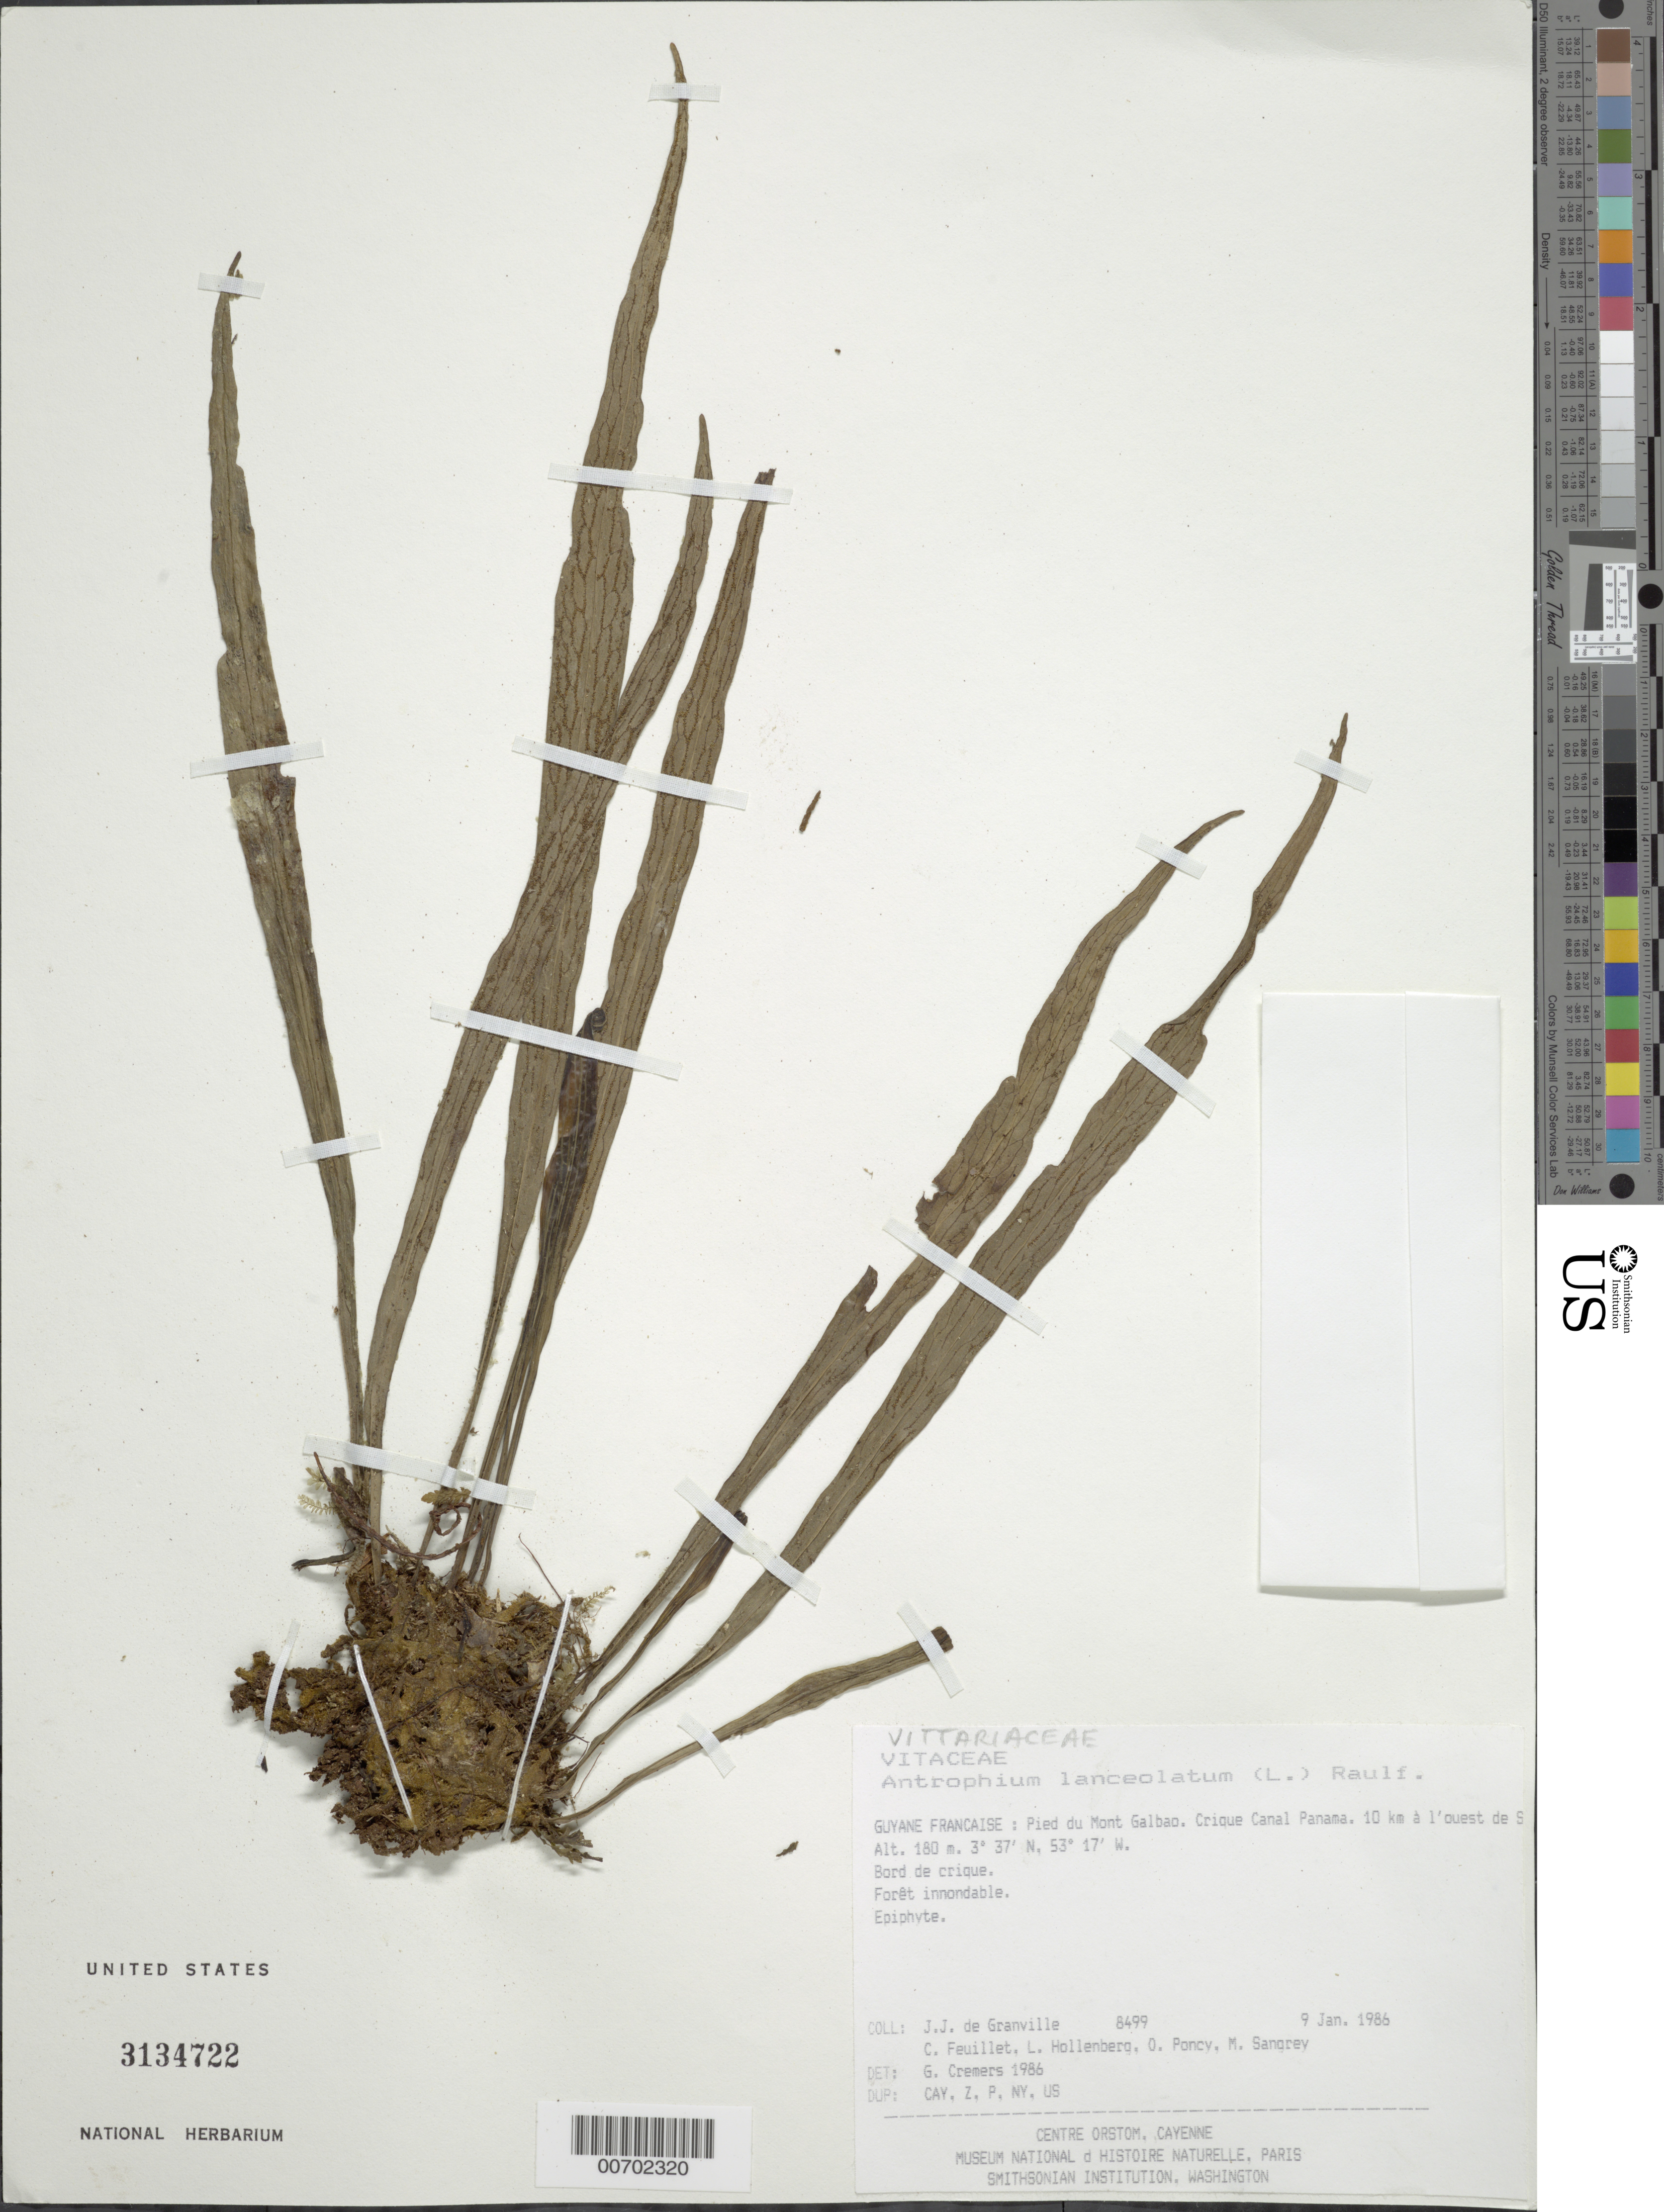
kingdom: Plantae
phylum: Tracheophyta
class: Polypodiopsida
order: Polypodiales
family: Pteridaceae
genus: Polytaenium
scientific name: Polytaenium lanceolatum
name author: (L.) Desv.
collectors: J.-J. de Granville, C. Feuillet, L. Hollenberg, O. Poncy & M. S. Sangrey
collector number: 8499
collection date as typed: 9-Jan-86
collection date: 1986-01-09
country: French Guiana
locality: Pied du Mont Galbao. Crique Canal Panama. 10 km à l'ouest de Saül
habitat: Forêt innondable, bord de crique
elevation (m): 180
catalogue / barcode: US 3134722